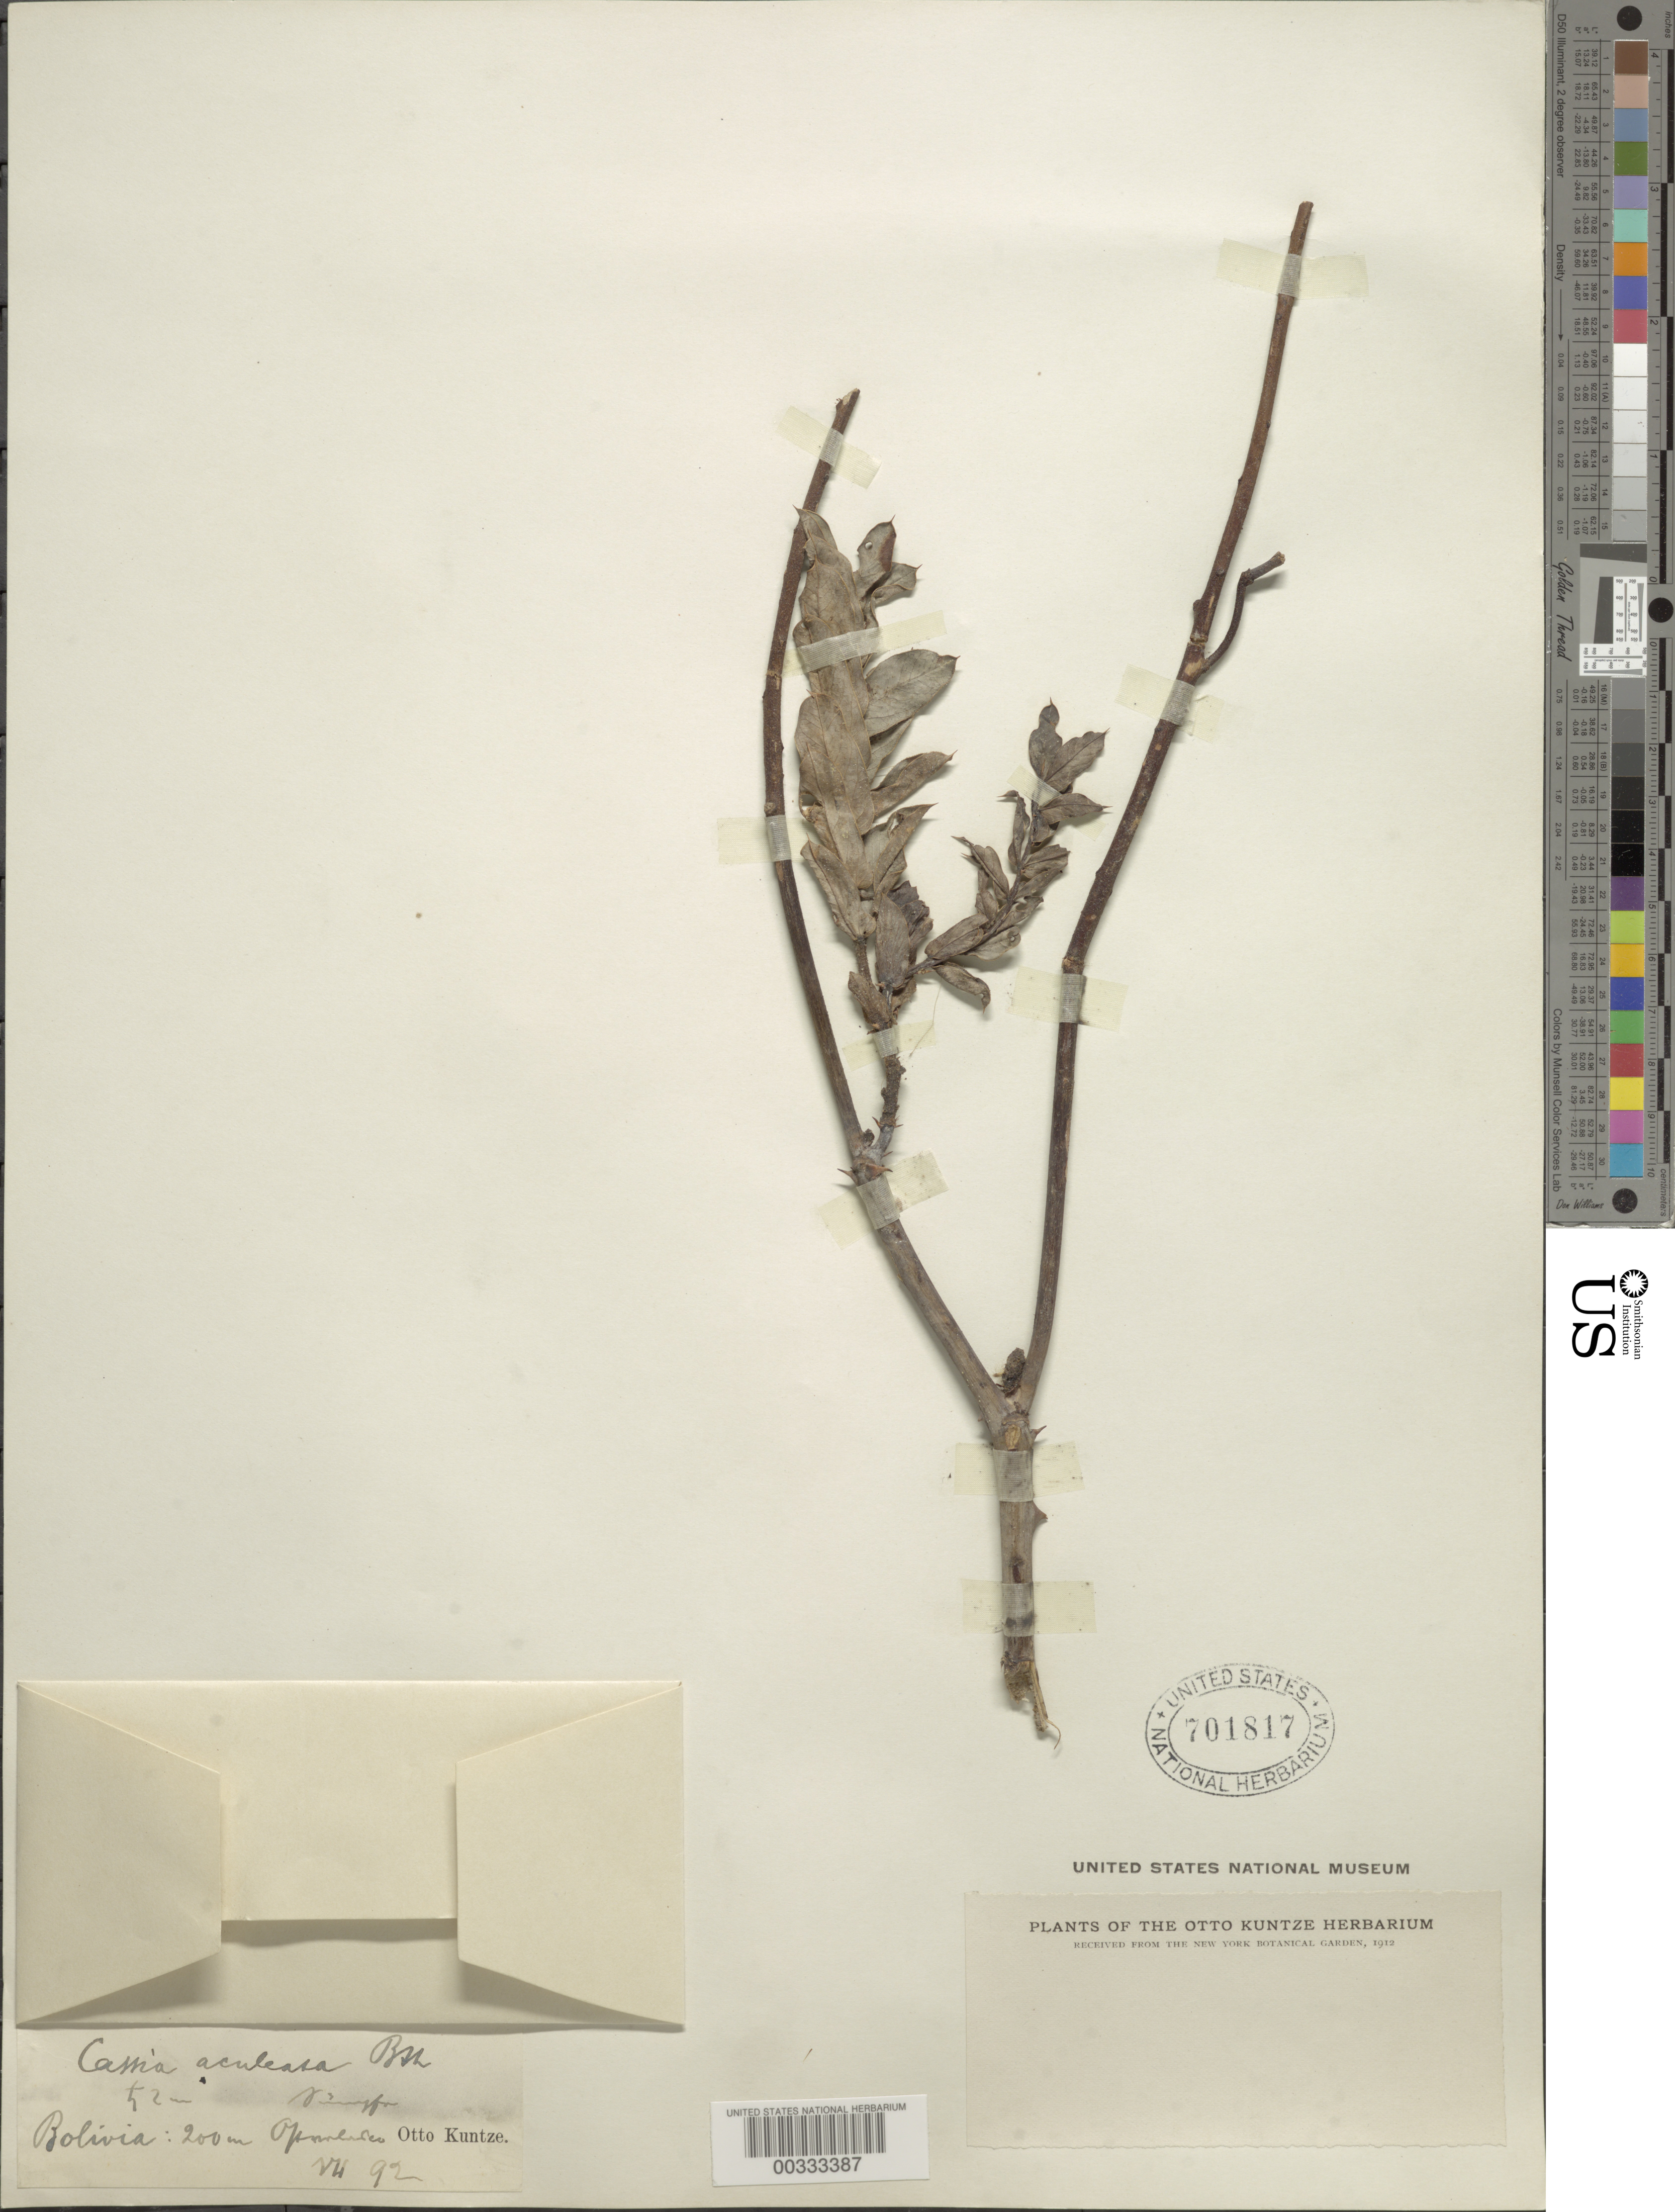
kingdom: Plantae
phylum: Tracheophyta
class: Magnoliopsida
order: Fabales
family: Fabaceae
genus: Senna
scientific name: Senna aculeata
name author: H.S. Irwin & Barneby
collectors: C.E.O. Kuntze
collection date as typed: Jul 1892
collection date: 1892-07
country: Bolivia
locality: Mapiri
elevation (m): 200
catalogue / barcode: US 701817